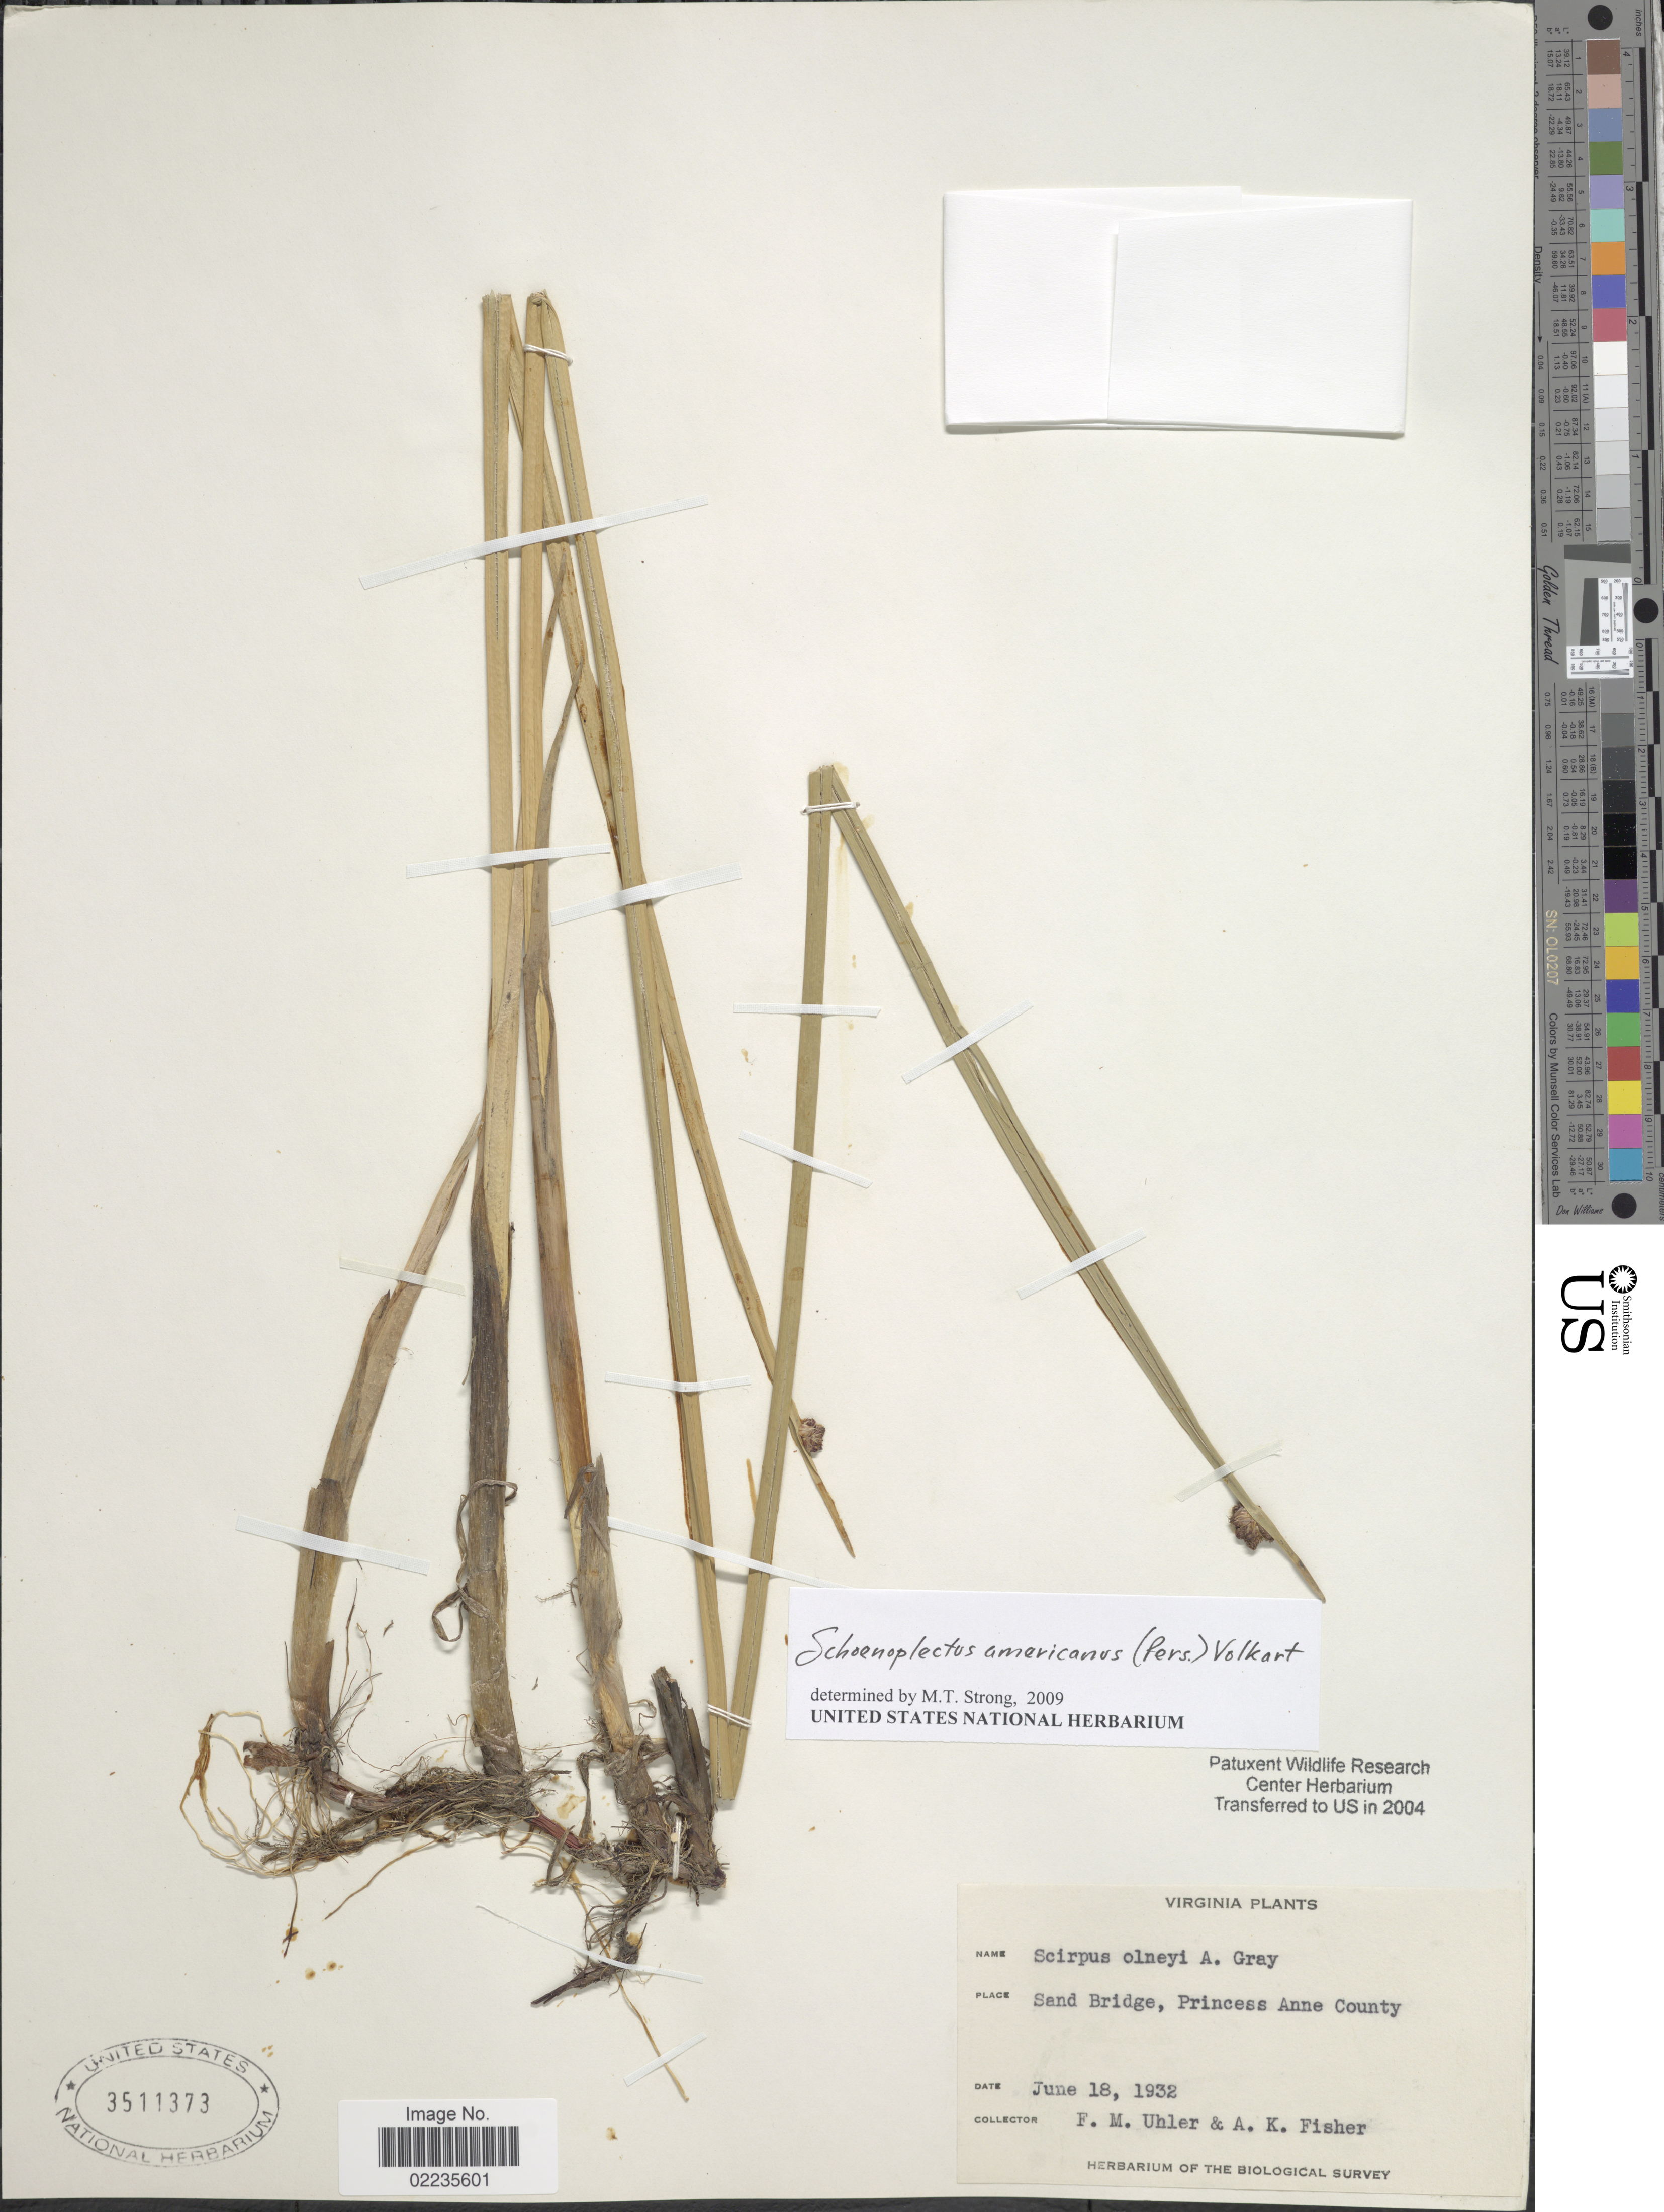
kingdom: Plantae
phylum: Tracheophyta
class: Liliopsida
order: Poales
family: Cyperaceae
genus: Schoenoplectus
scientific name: Schoenoplectus americanus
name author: (Pers.) Volkart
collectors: F. M. Uhler & A. K. Fisher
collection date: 1932-06-18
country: United States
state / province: Virginia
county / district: City of Virginia Beach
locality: Sand Bridge, Princess Anne County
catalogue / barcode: US 3511373